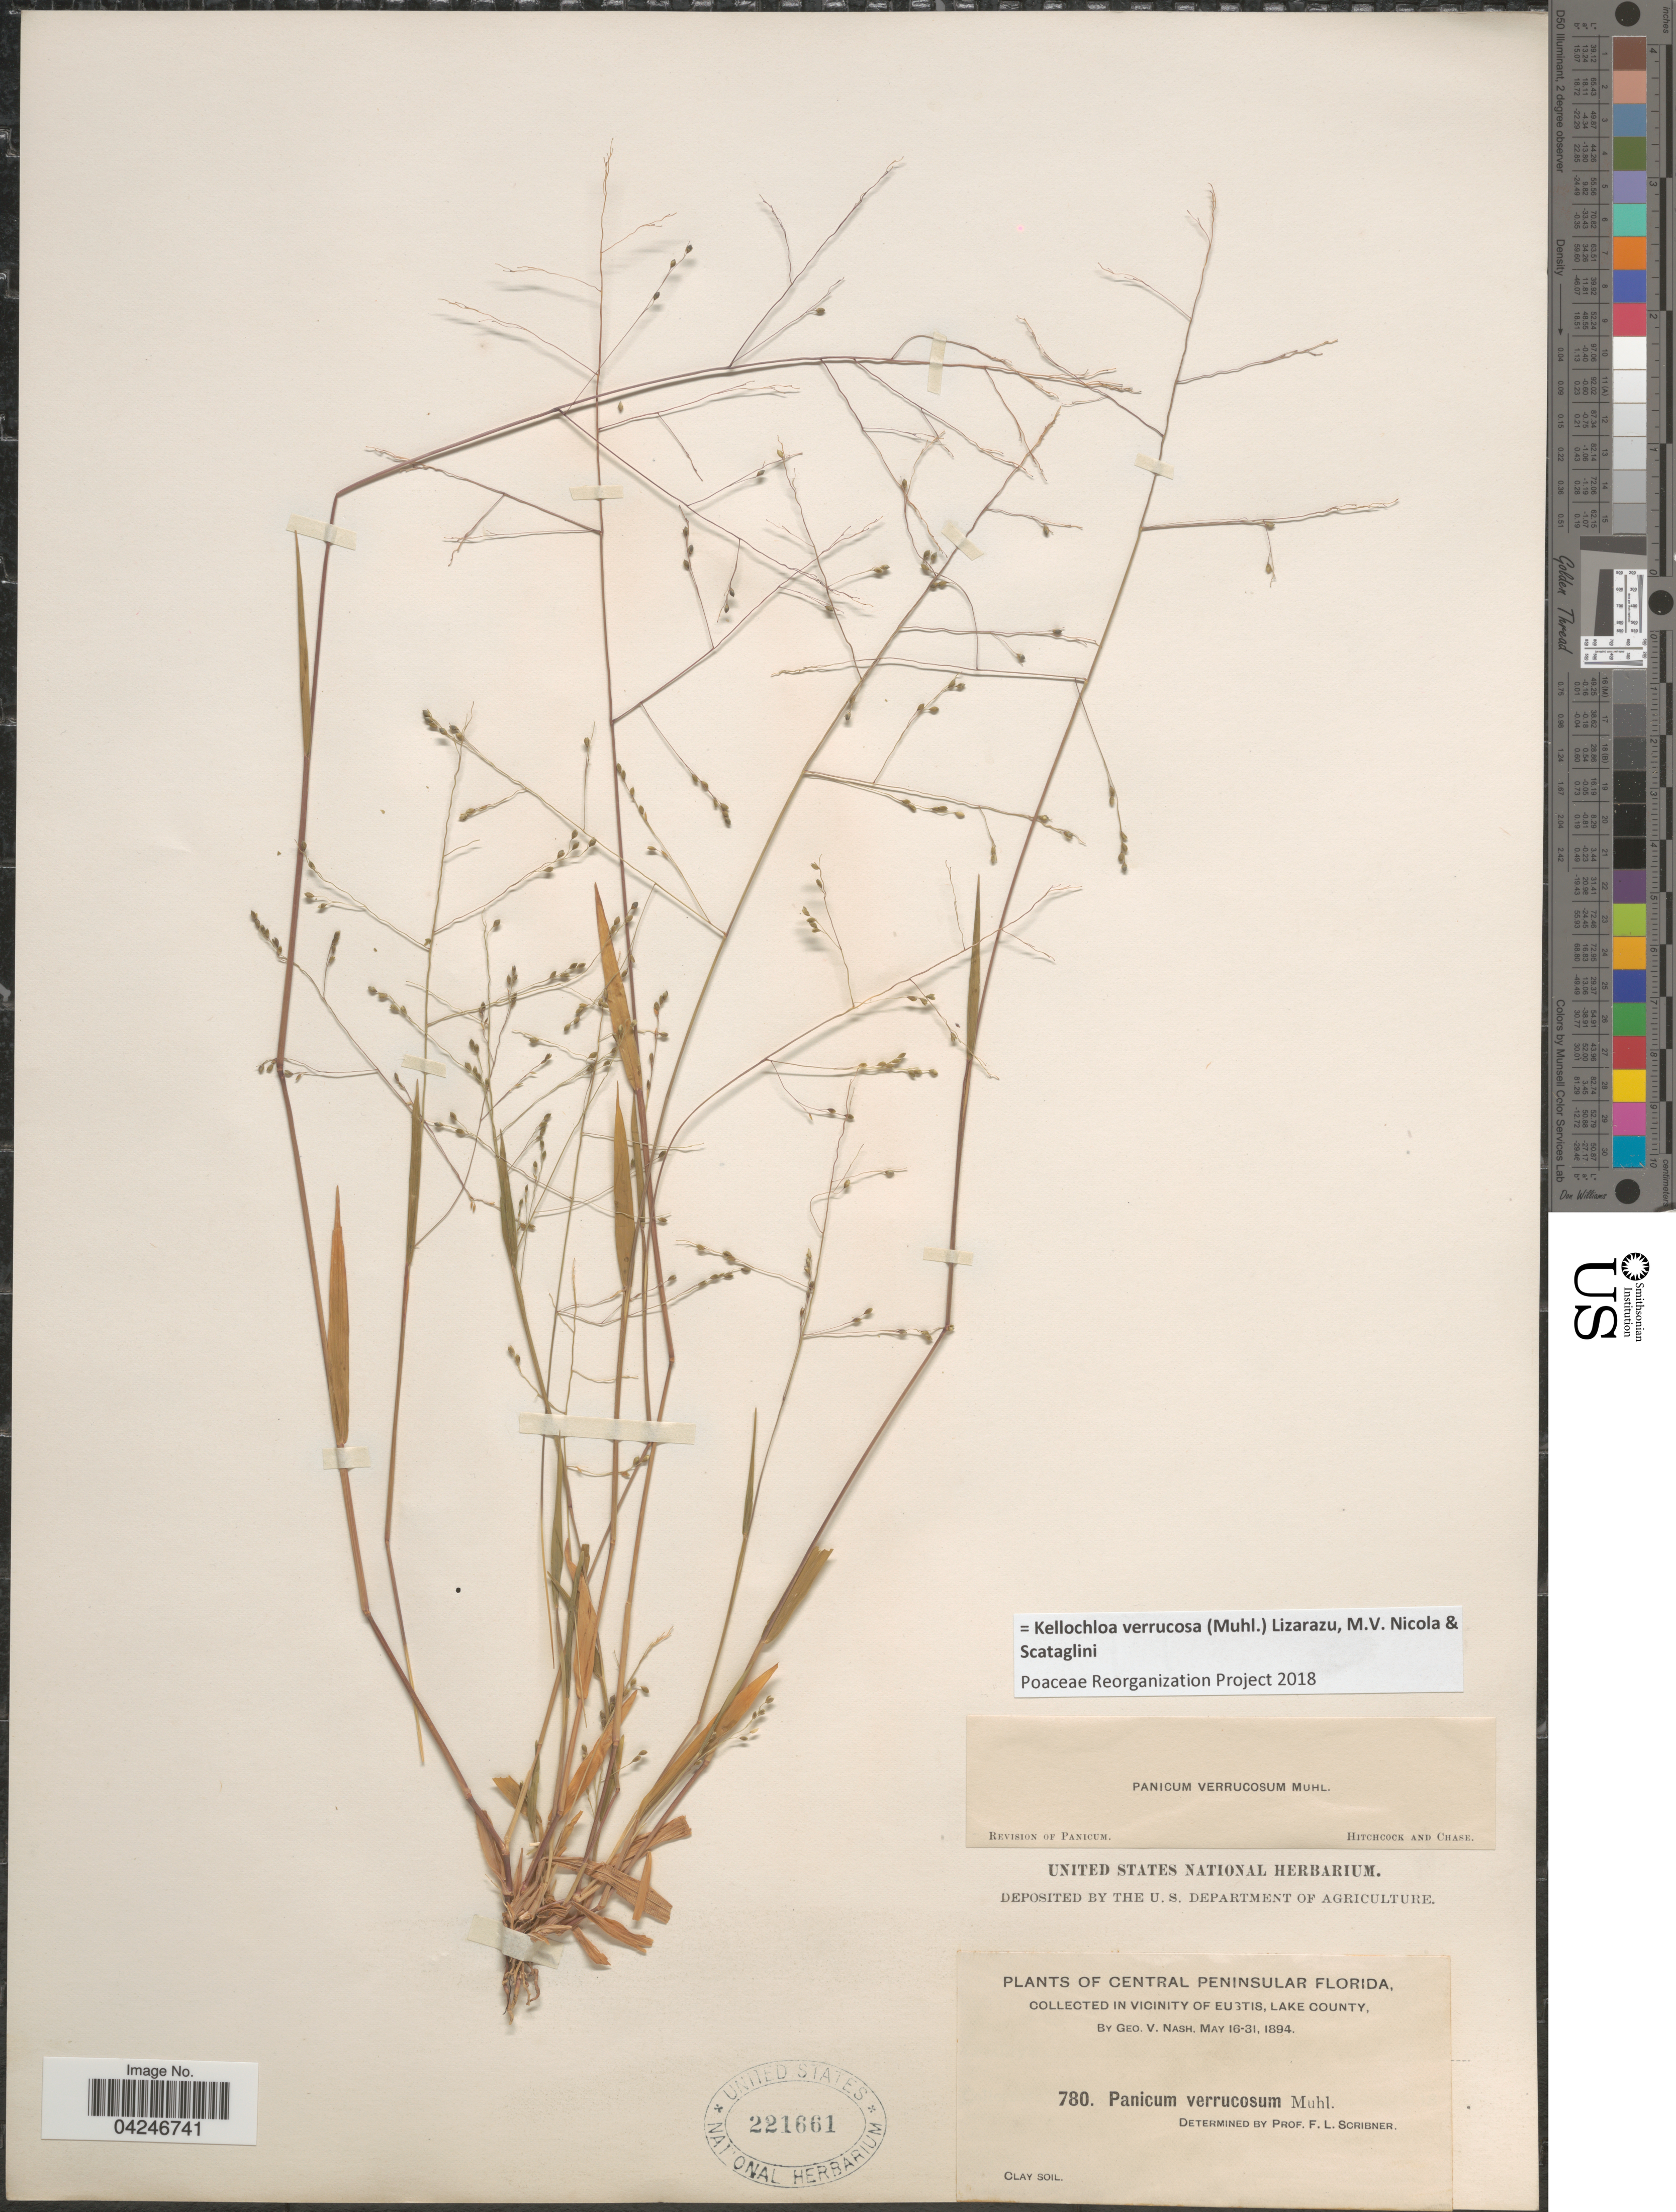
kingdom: Plantae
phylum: Tracheophyta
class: Liliopsida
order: Poales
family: Poaceae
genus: Kellochloa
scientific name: Kellochloa verrucosa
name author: (Muhl.) Lizarazu et al.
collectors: G. V. Nash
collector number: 780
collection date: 1894-05-16/1894-05-31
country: United States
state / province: Florida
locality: Central Peninsular Florida, in vicinity of Eustis, Lake County.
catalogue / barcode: US 221661